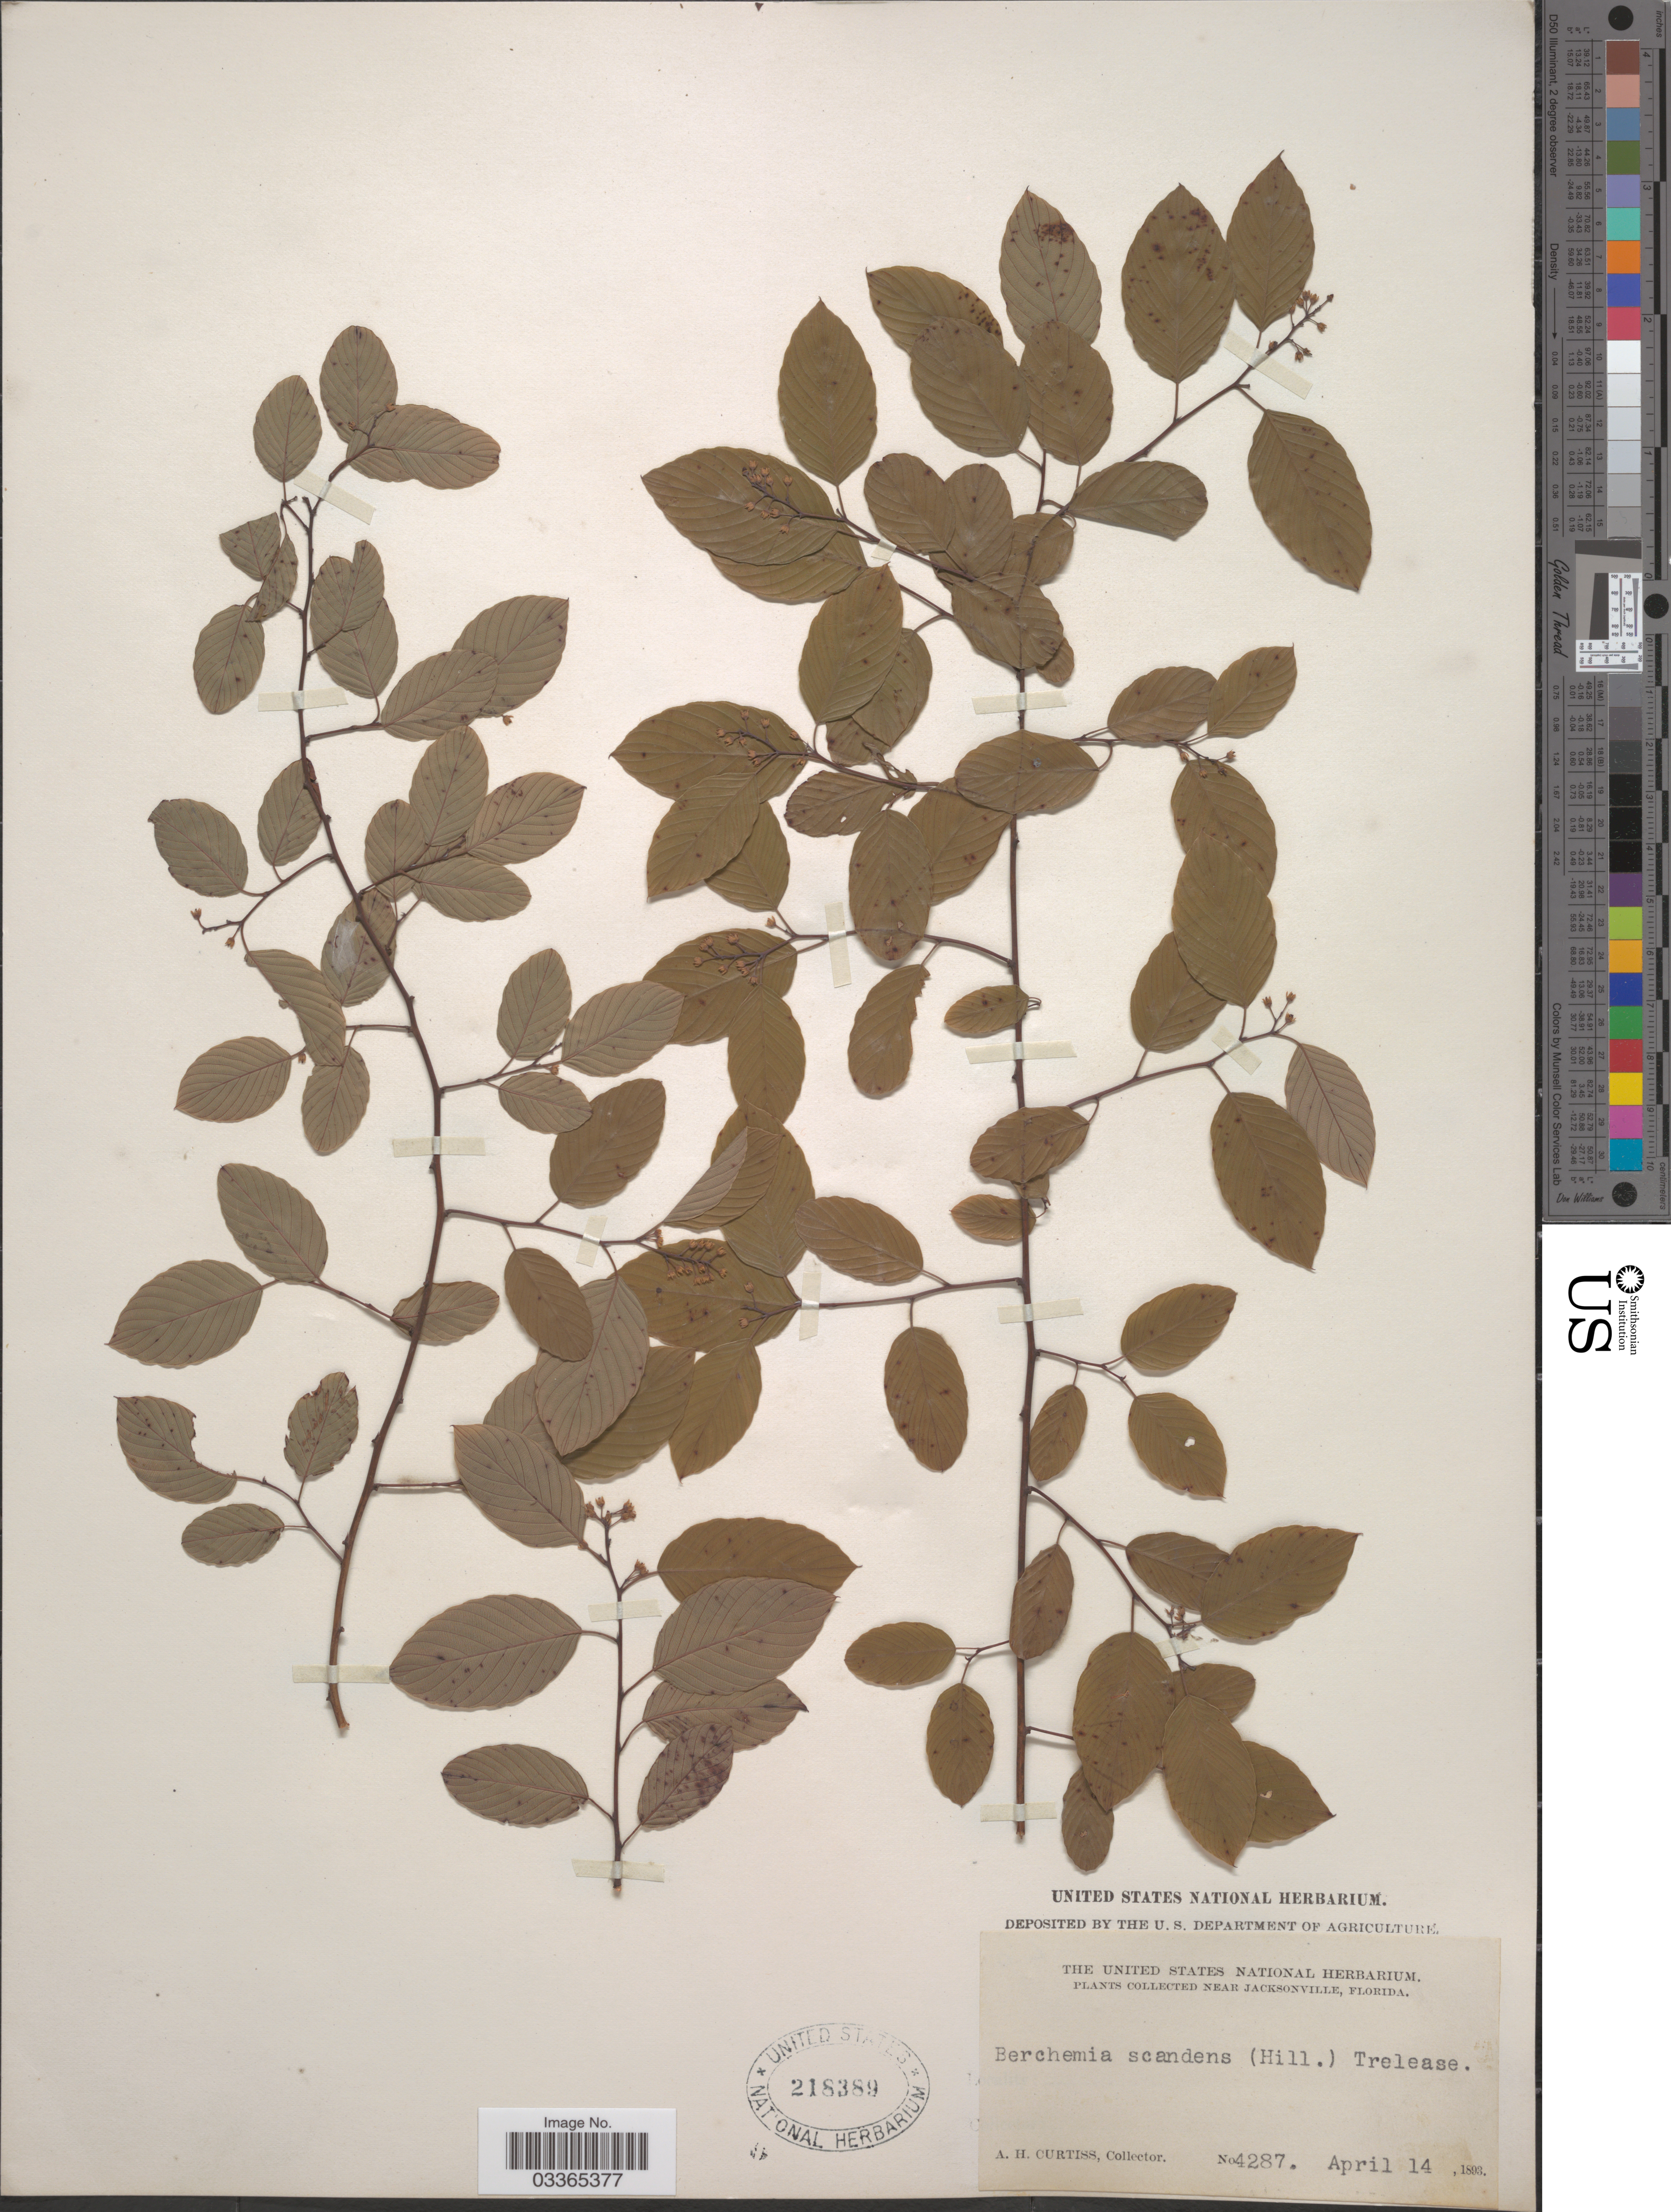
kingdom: Plantae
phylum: Tracheophyta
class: Magnoliopsida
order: Rosales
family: Rhamnaceae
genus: Berchemia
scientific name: Berchemia scandens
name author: (Hill) K. Koch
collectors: A. H. Curtiss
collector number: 4287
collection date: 1893-04-14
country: United States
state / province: Florida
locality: Near Jacksonville.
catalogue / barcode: US 218389